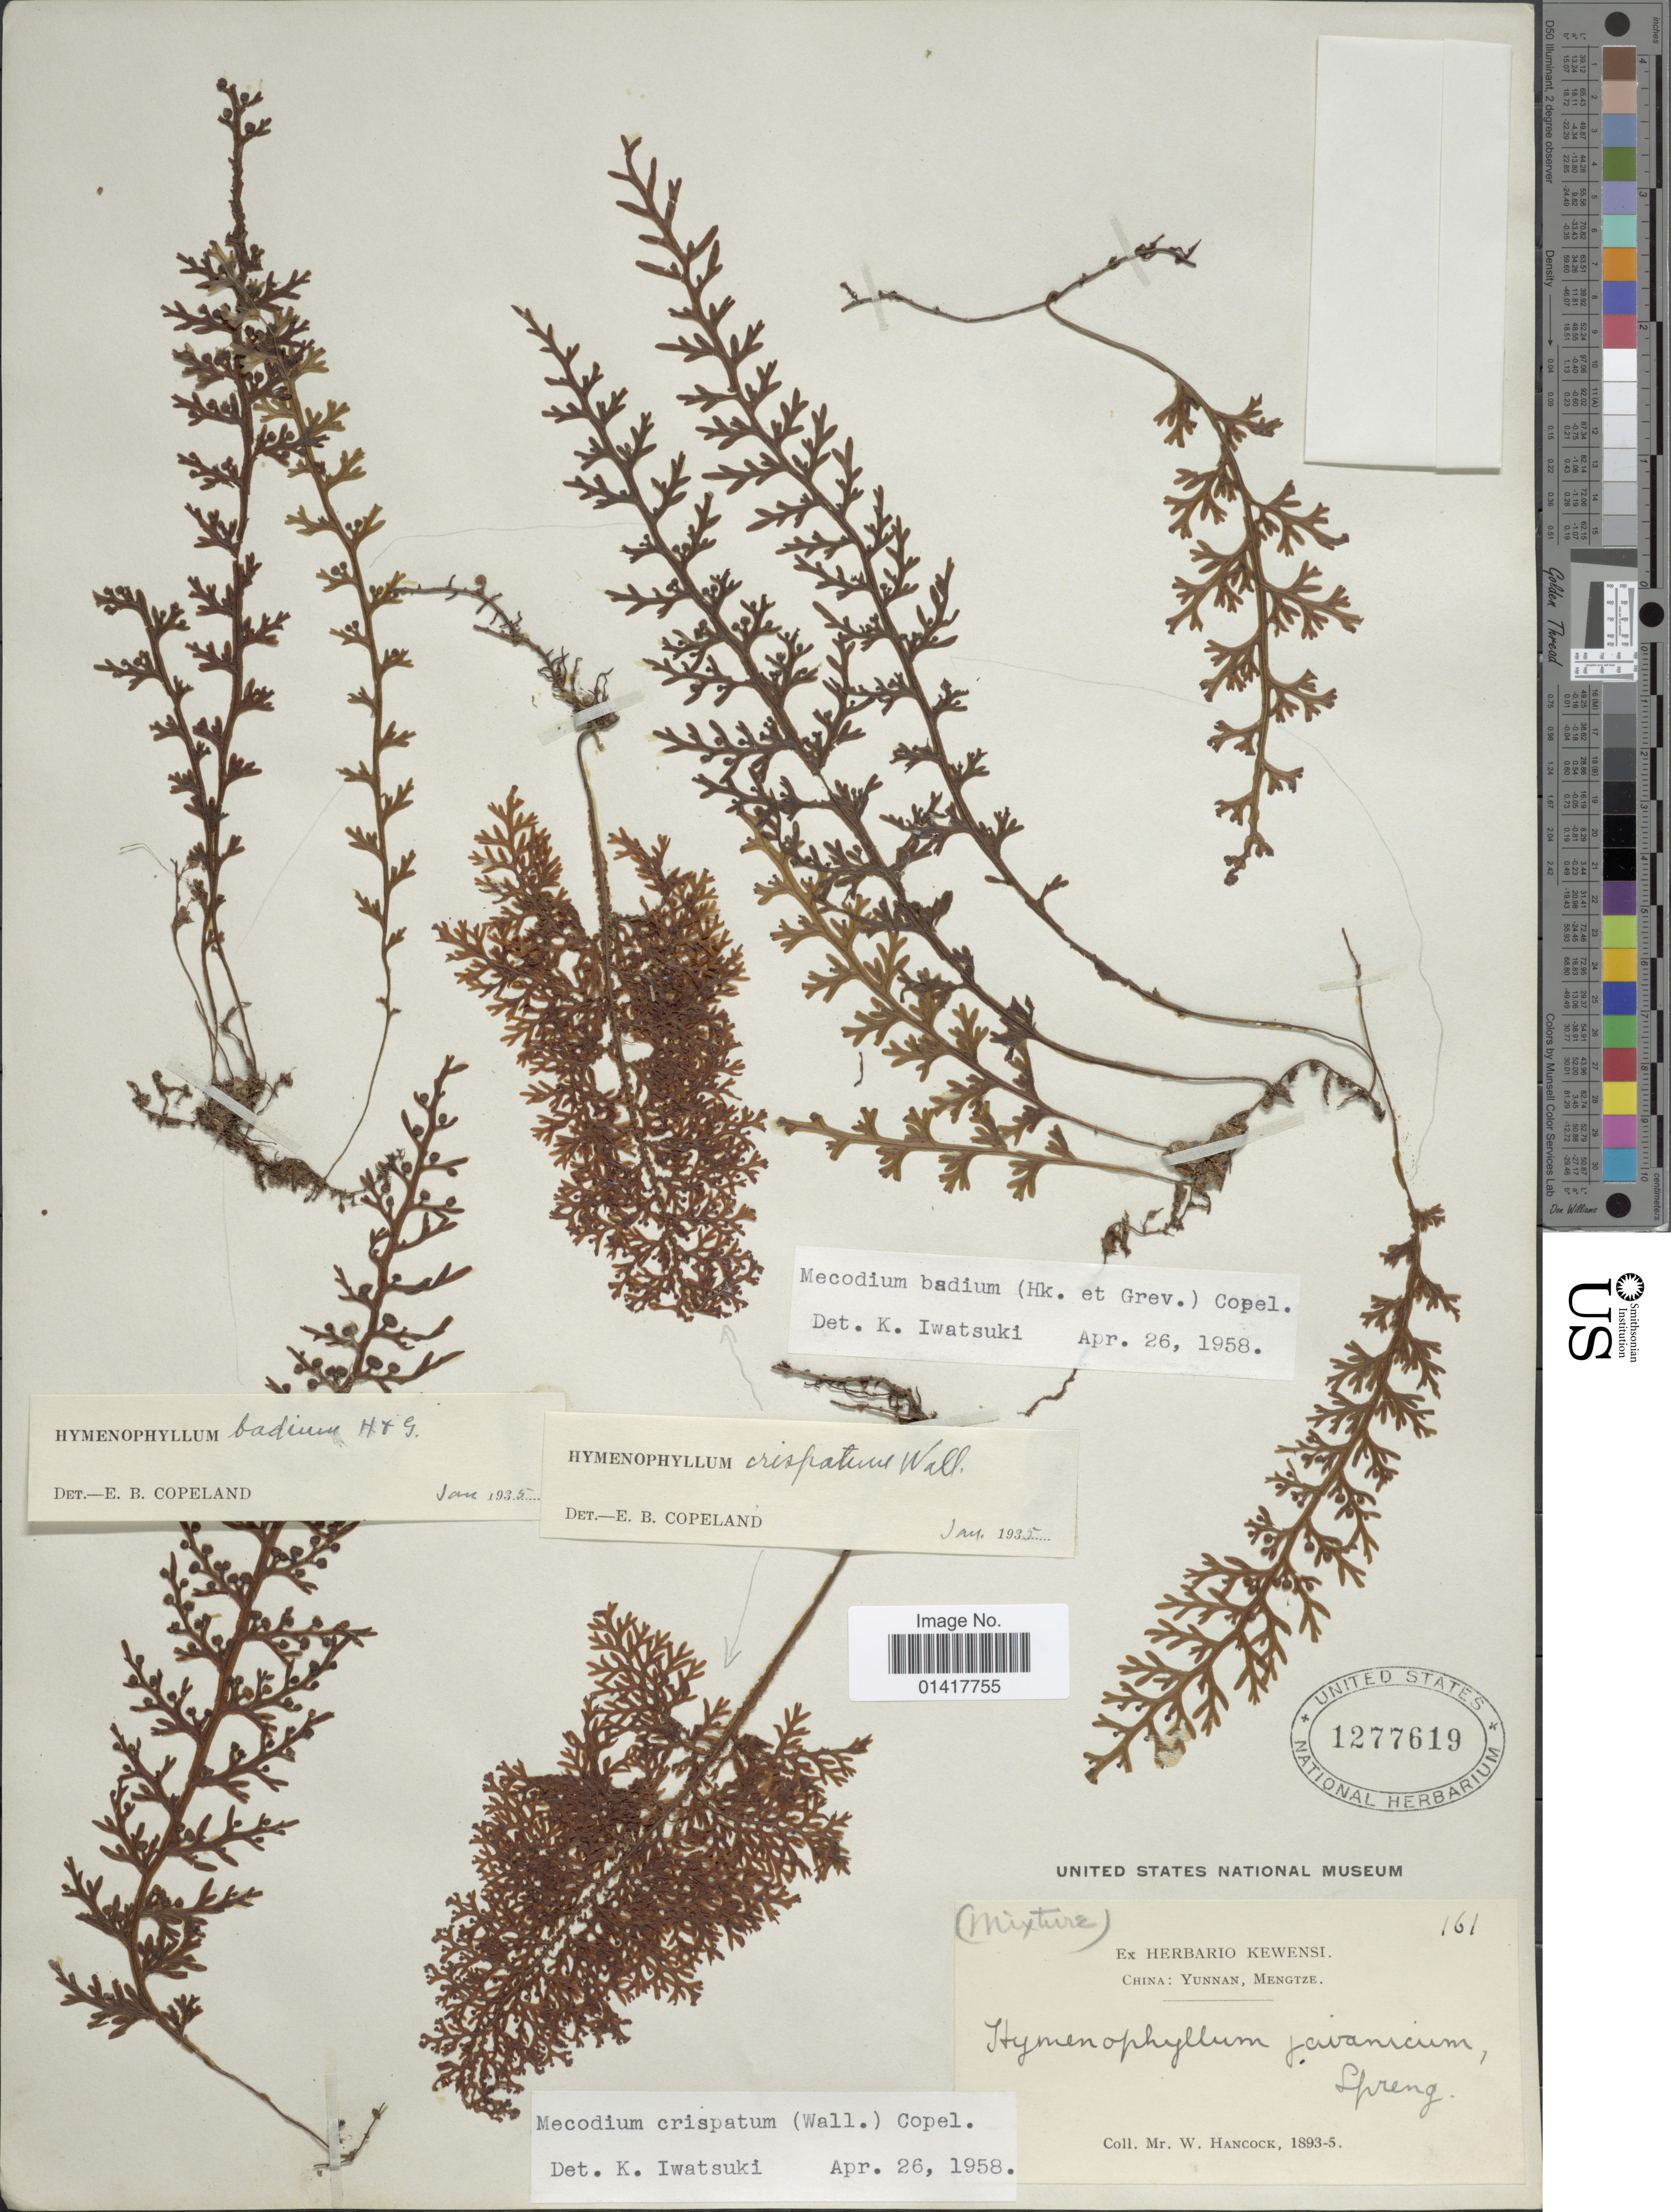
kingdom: Plantae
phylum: Tracheophyta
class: Polypodiopsida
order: Hymenophyllales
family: Hymenophyllaceae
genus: Hymenophyllum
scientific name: Hymenophyllum crispatum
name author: Wall. ex Hook. & Grev.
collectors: W. Hancock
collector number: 161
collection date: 1893/1895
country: China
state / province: Yunnan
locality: Mengtze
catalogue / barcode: US 1277619